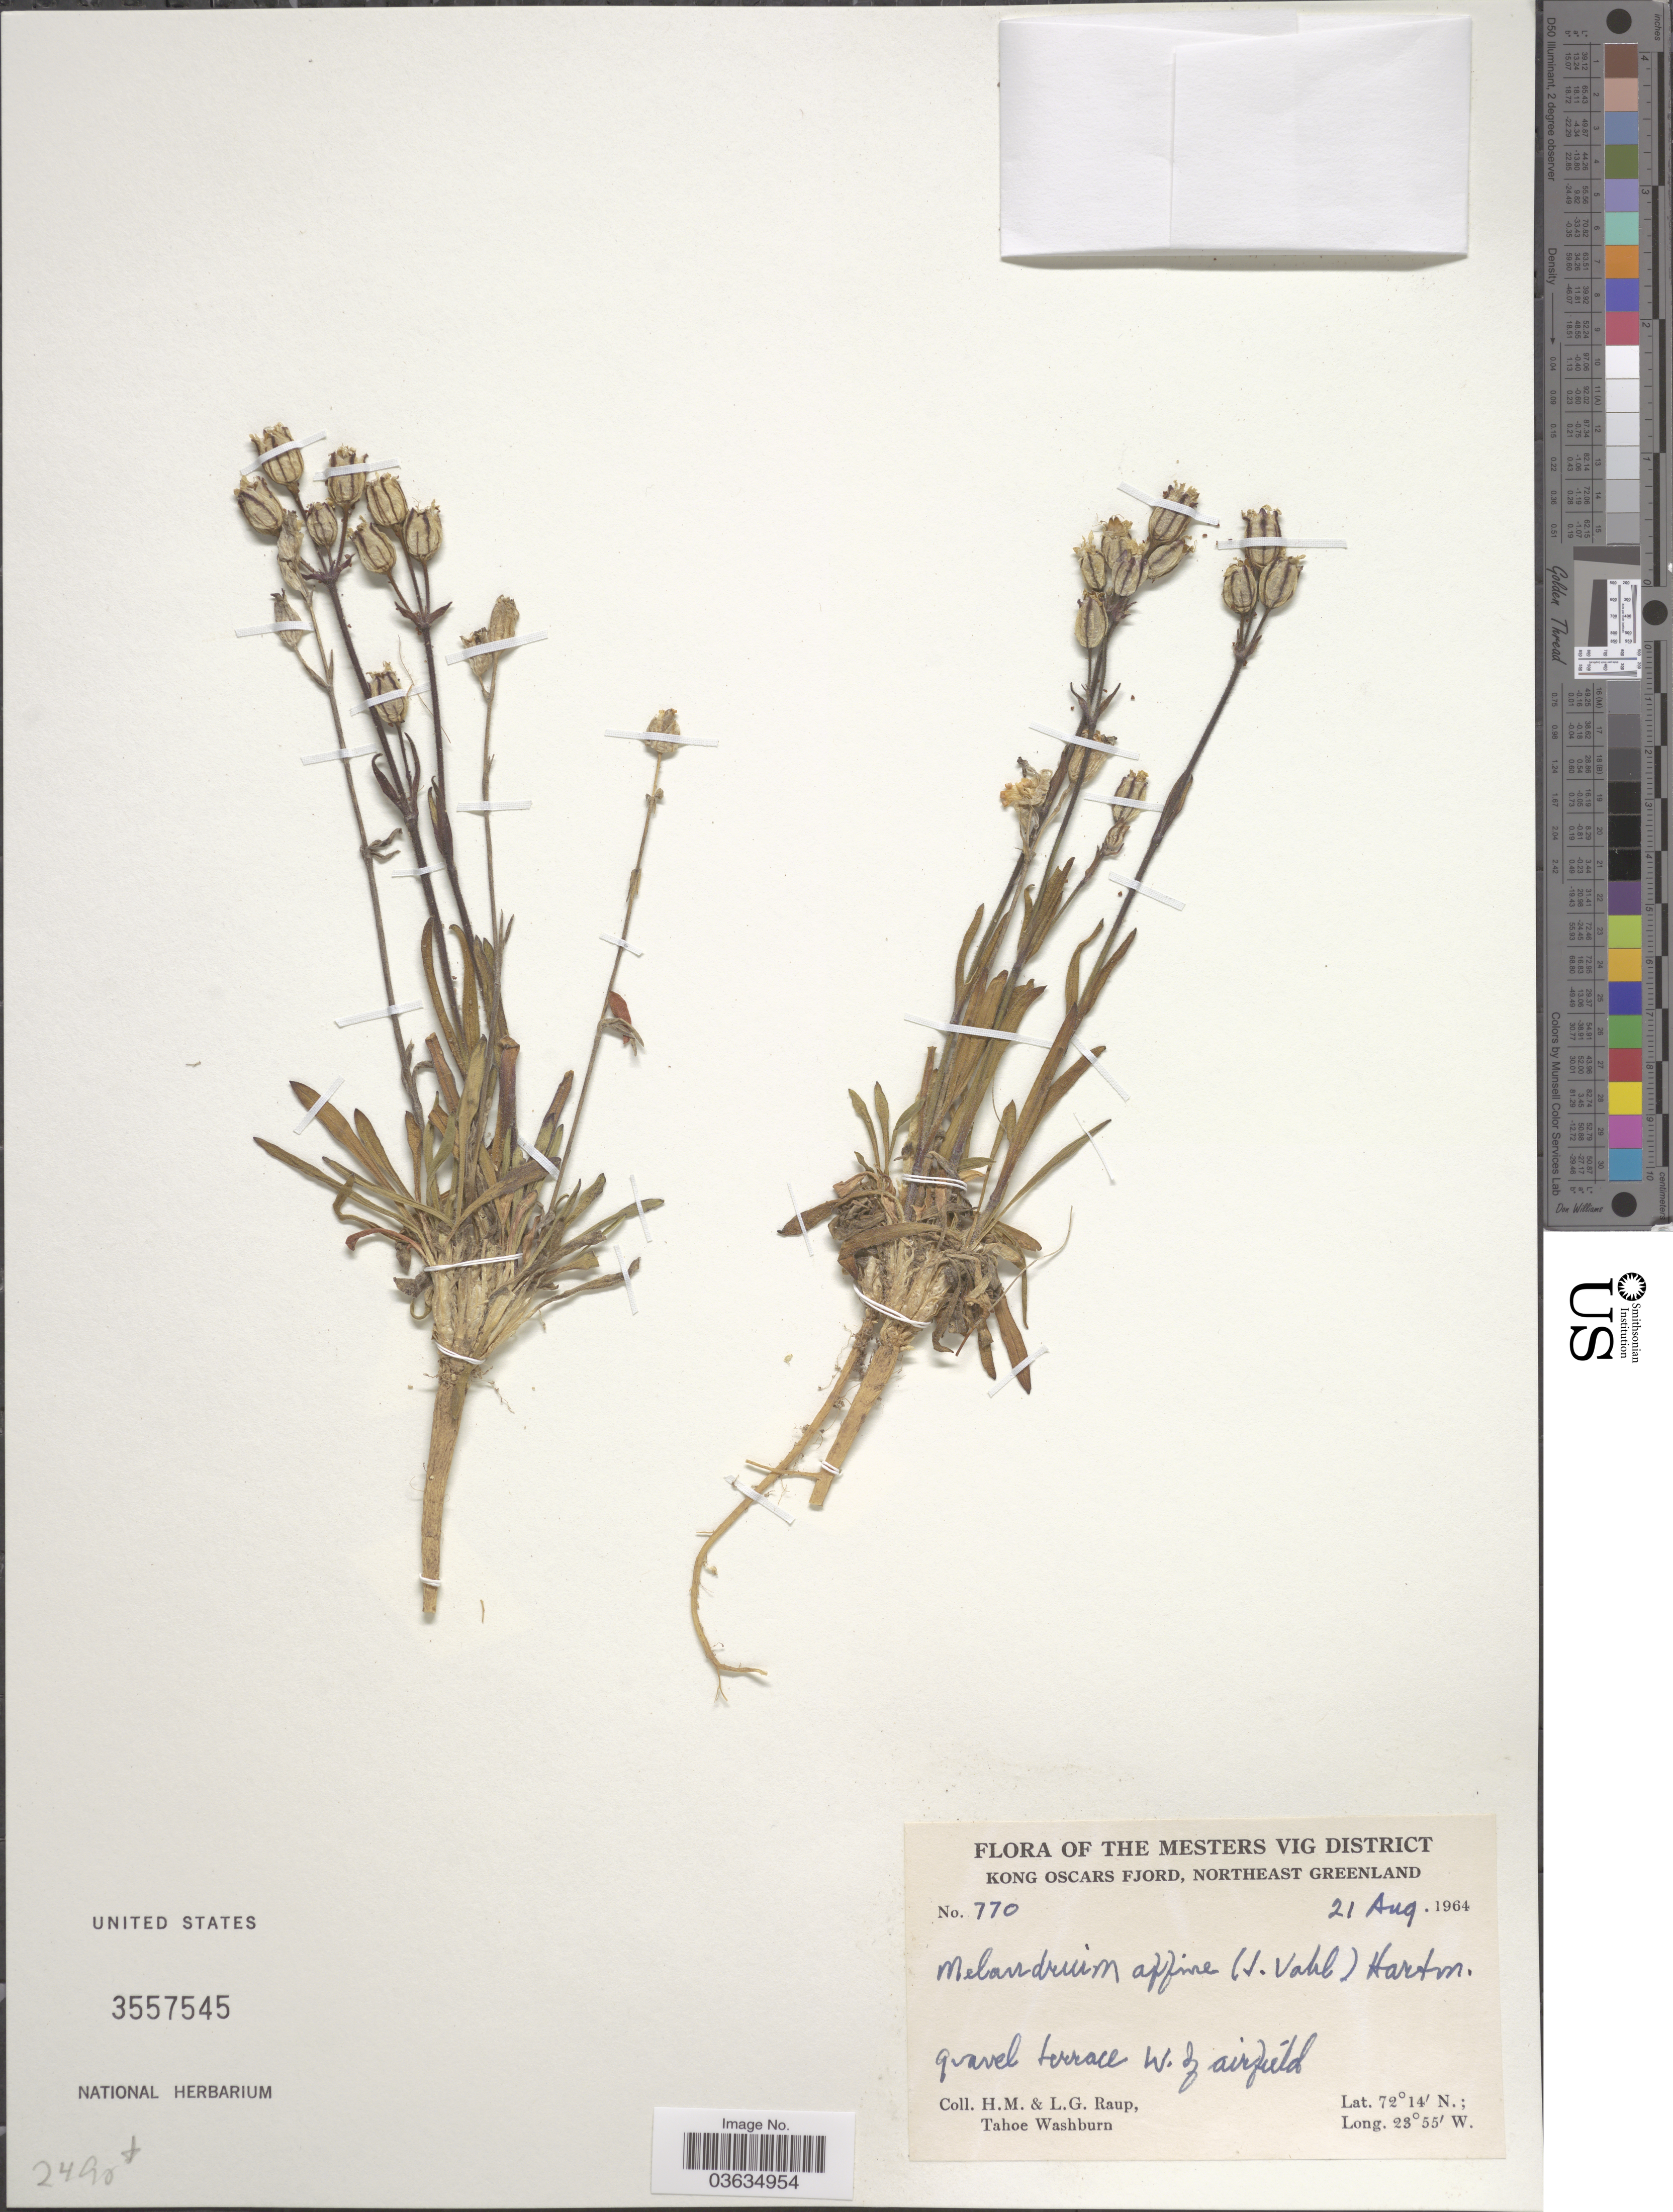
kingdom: Plantae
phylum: Tracheophyta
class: Magnoliopsida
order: Caryophyllales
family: Caryophyllaceae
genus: Silene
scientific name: Silene involucrata subsp. tenella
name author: (Tolm.) Bocquet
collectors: H. Raup & L. Raup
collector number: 770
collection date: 1964-08-21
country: Greenland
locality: The Mesters Vig District. Kong Oscars Fjord, Northeast Greenland. Gravel terrace W. of airfield.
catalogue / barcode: US 3557545